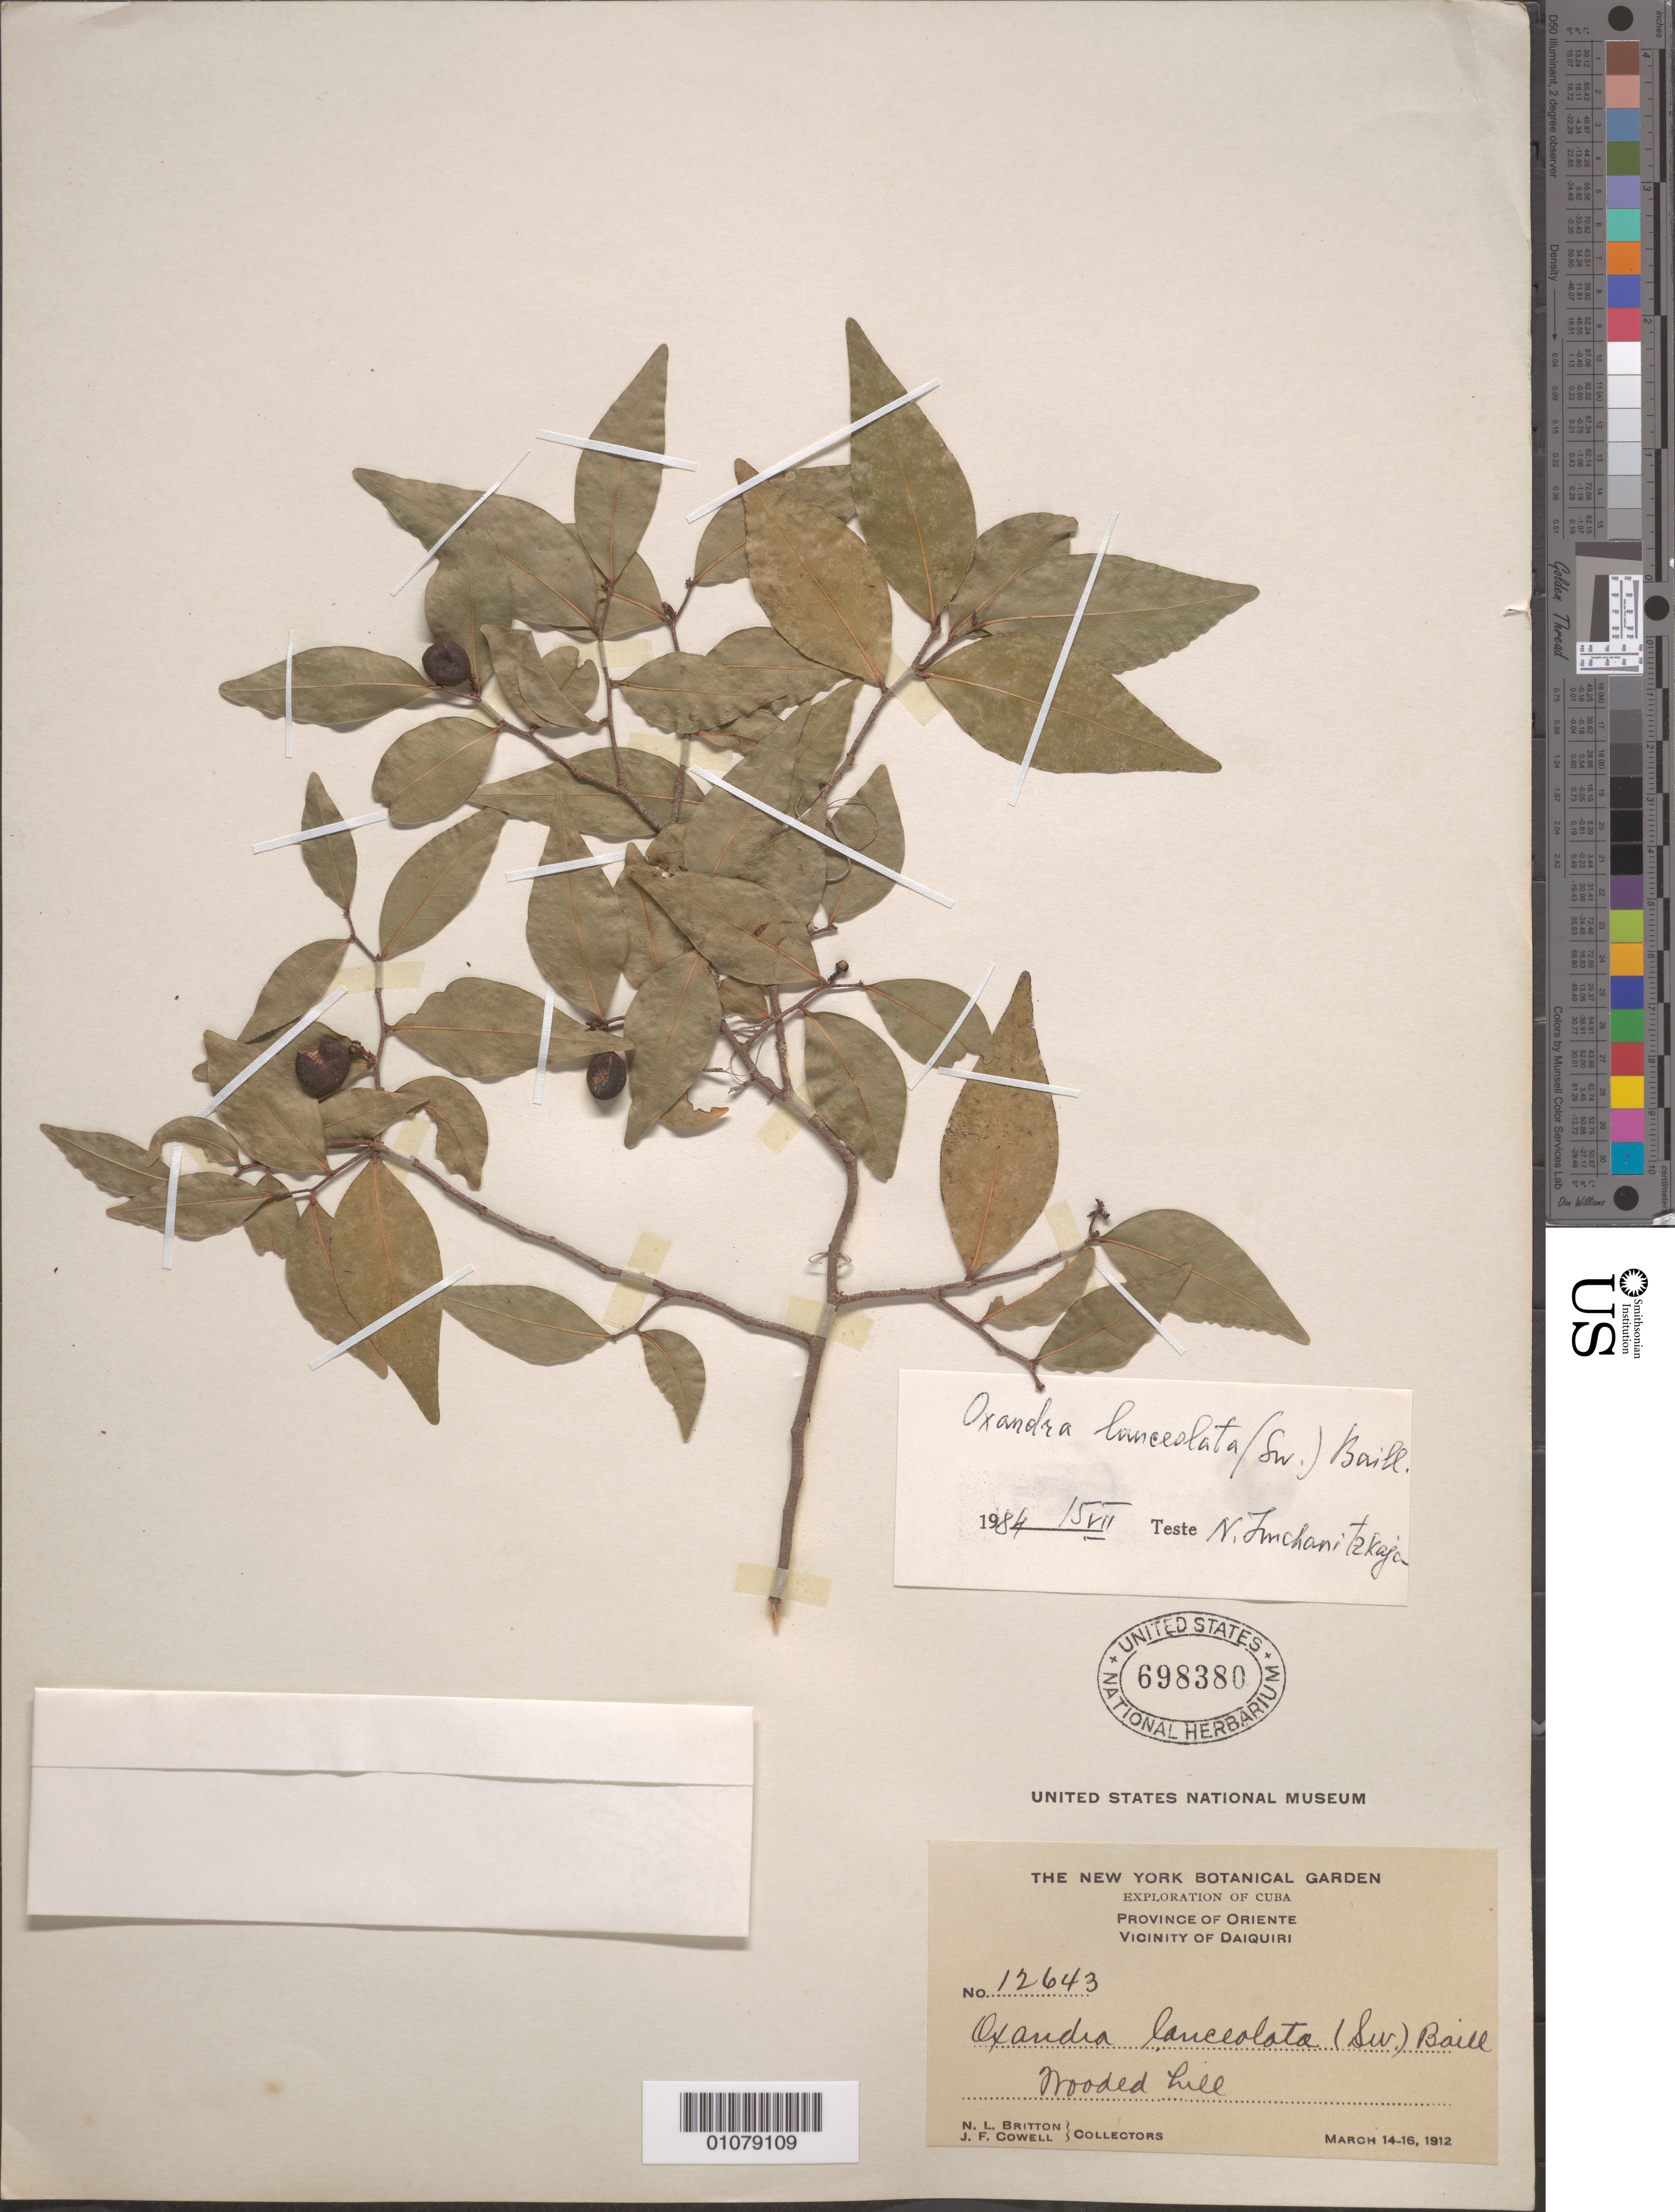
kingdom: Plantae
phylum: Tracheophyta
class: Magnoliopsida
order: Magnoliales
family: Annonaceae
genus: Oxandra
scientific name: Oxandra lanceolata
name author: (Sw.) Baill.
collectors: N. Britton & J. F. Cowell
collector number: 12643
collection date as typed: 14 Mar 1912 to 16 Mar 1912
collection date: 1912-03-14/1912-03-16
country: Cuba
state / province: Santiago de Cuba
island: Cuba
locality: Province of Oriente, Vicinity of Daiquiri, wooded hill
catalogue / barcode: US 698380